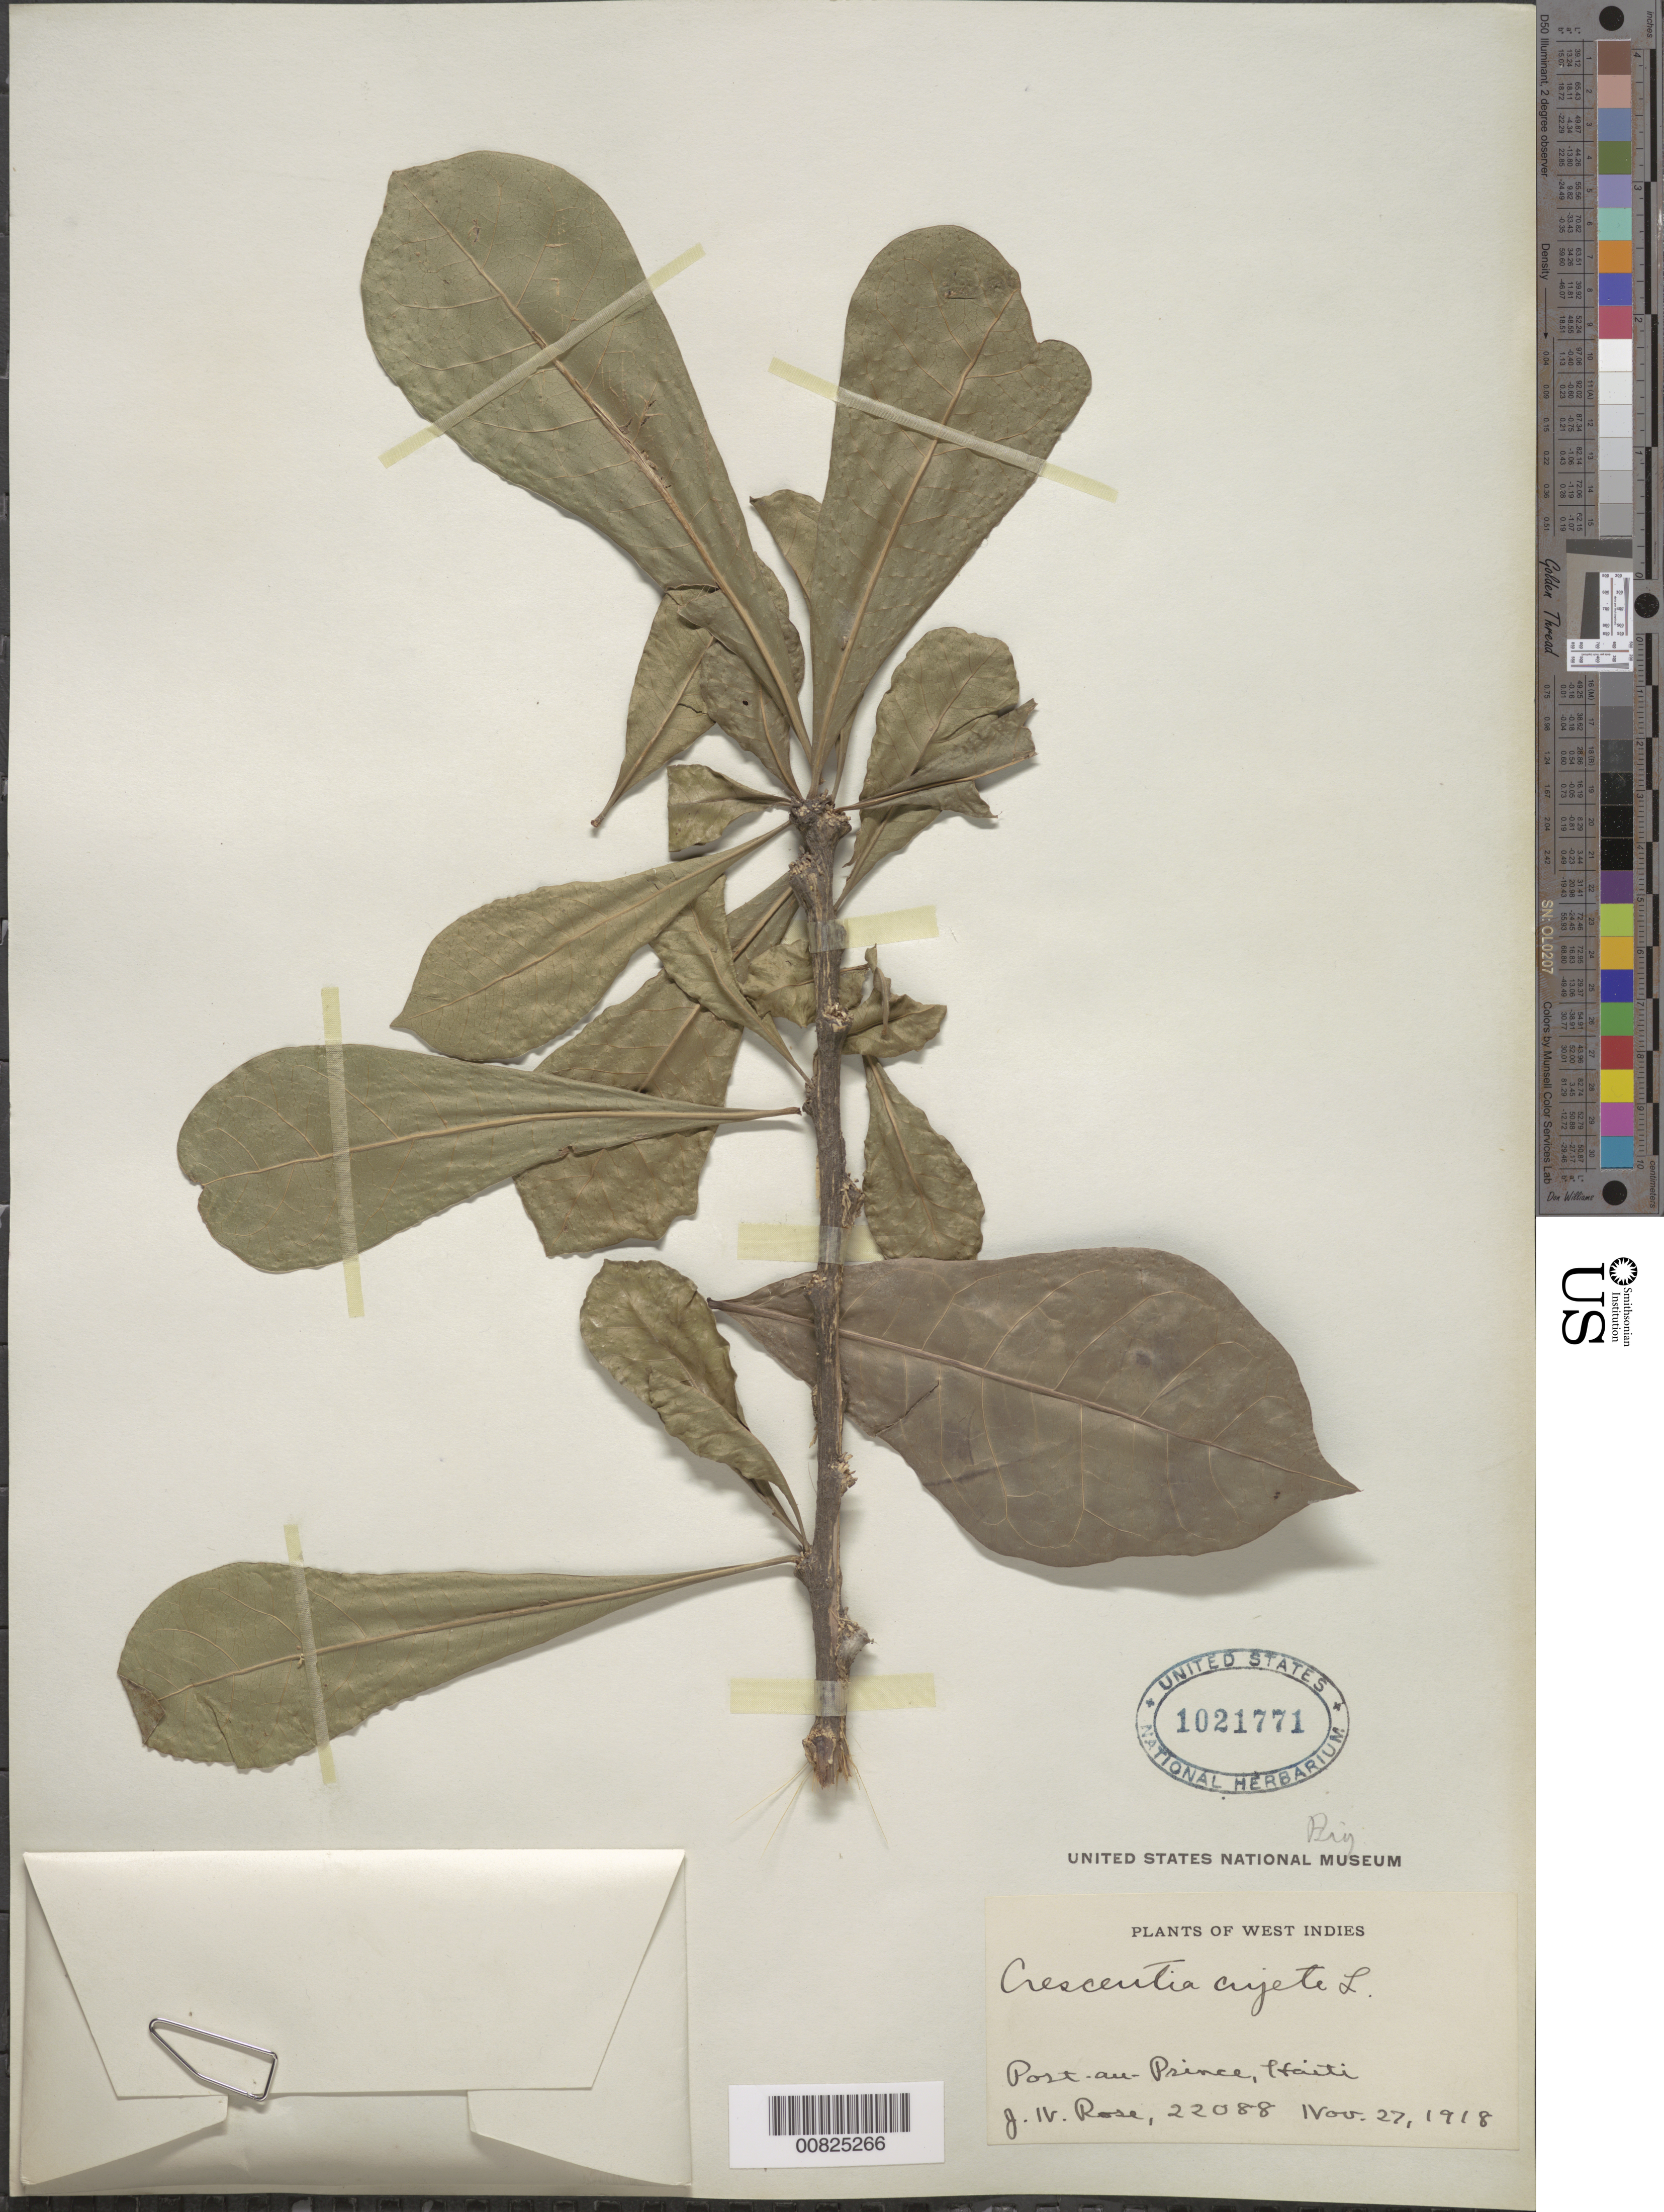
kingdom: Plantae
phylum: Tracheophyta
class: Magnoliopsida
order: Lamiales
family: Bignoniaceae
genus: Crescentia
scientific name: Crescentia cujete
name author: L.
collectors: J. N. Rose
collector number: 22088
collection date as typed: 27 Nov 1918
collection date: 1918-11-27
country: Haiti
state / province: Óuest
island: Hispaniola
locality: Port-au-Prince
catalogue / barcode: US 1021771